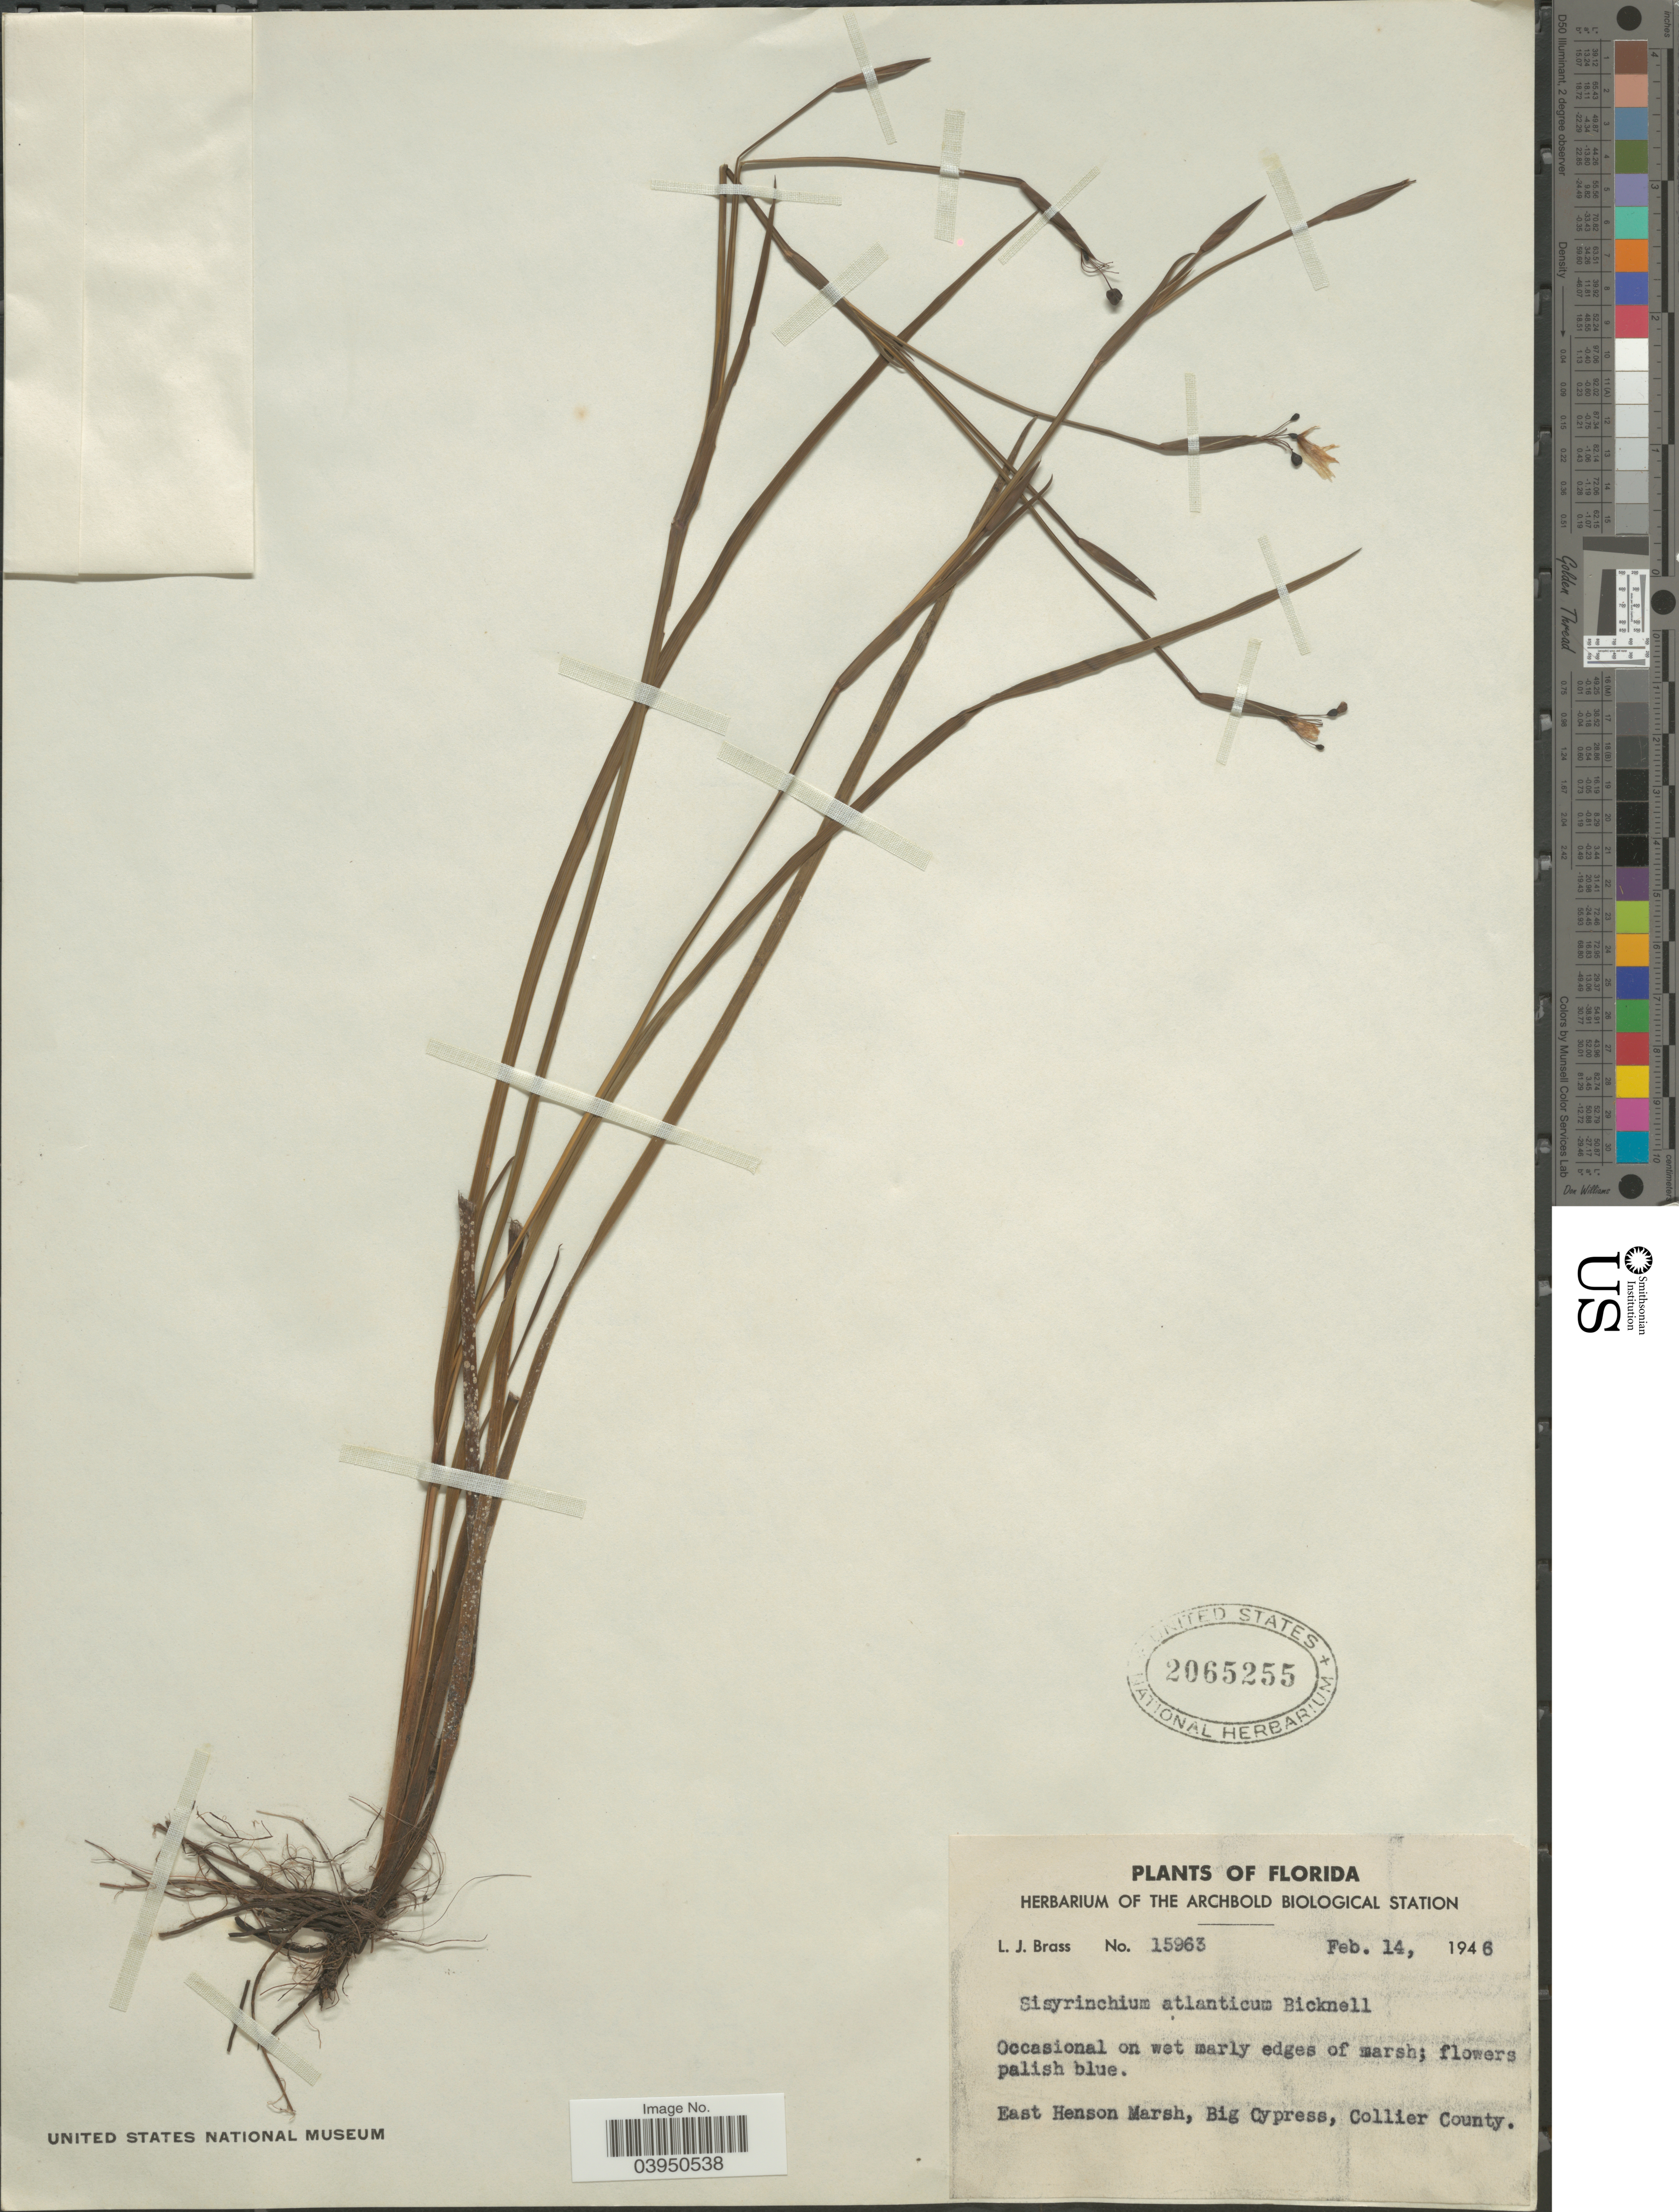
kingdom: Plantae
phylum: Tracheophyta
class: Liliopsida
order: Asparagales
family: Iridaceae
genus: Sisyrinchium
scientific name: Sisyrinchium atlanticum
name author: E.P. Bicknell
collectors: L. J. Brass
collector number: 15963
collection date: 1946-02-14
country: United States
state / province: Florida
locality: East Henson Marsh, Big Cypress, Collier County.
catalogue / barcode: US 2065255